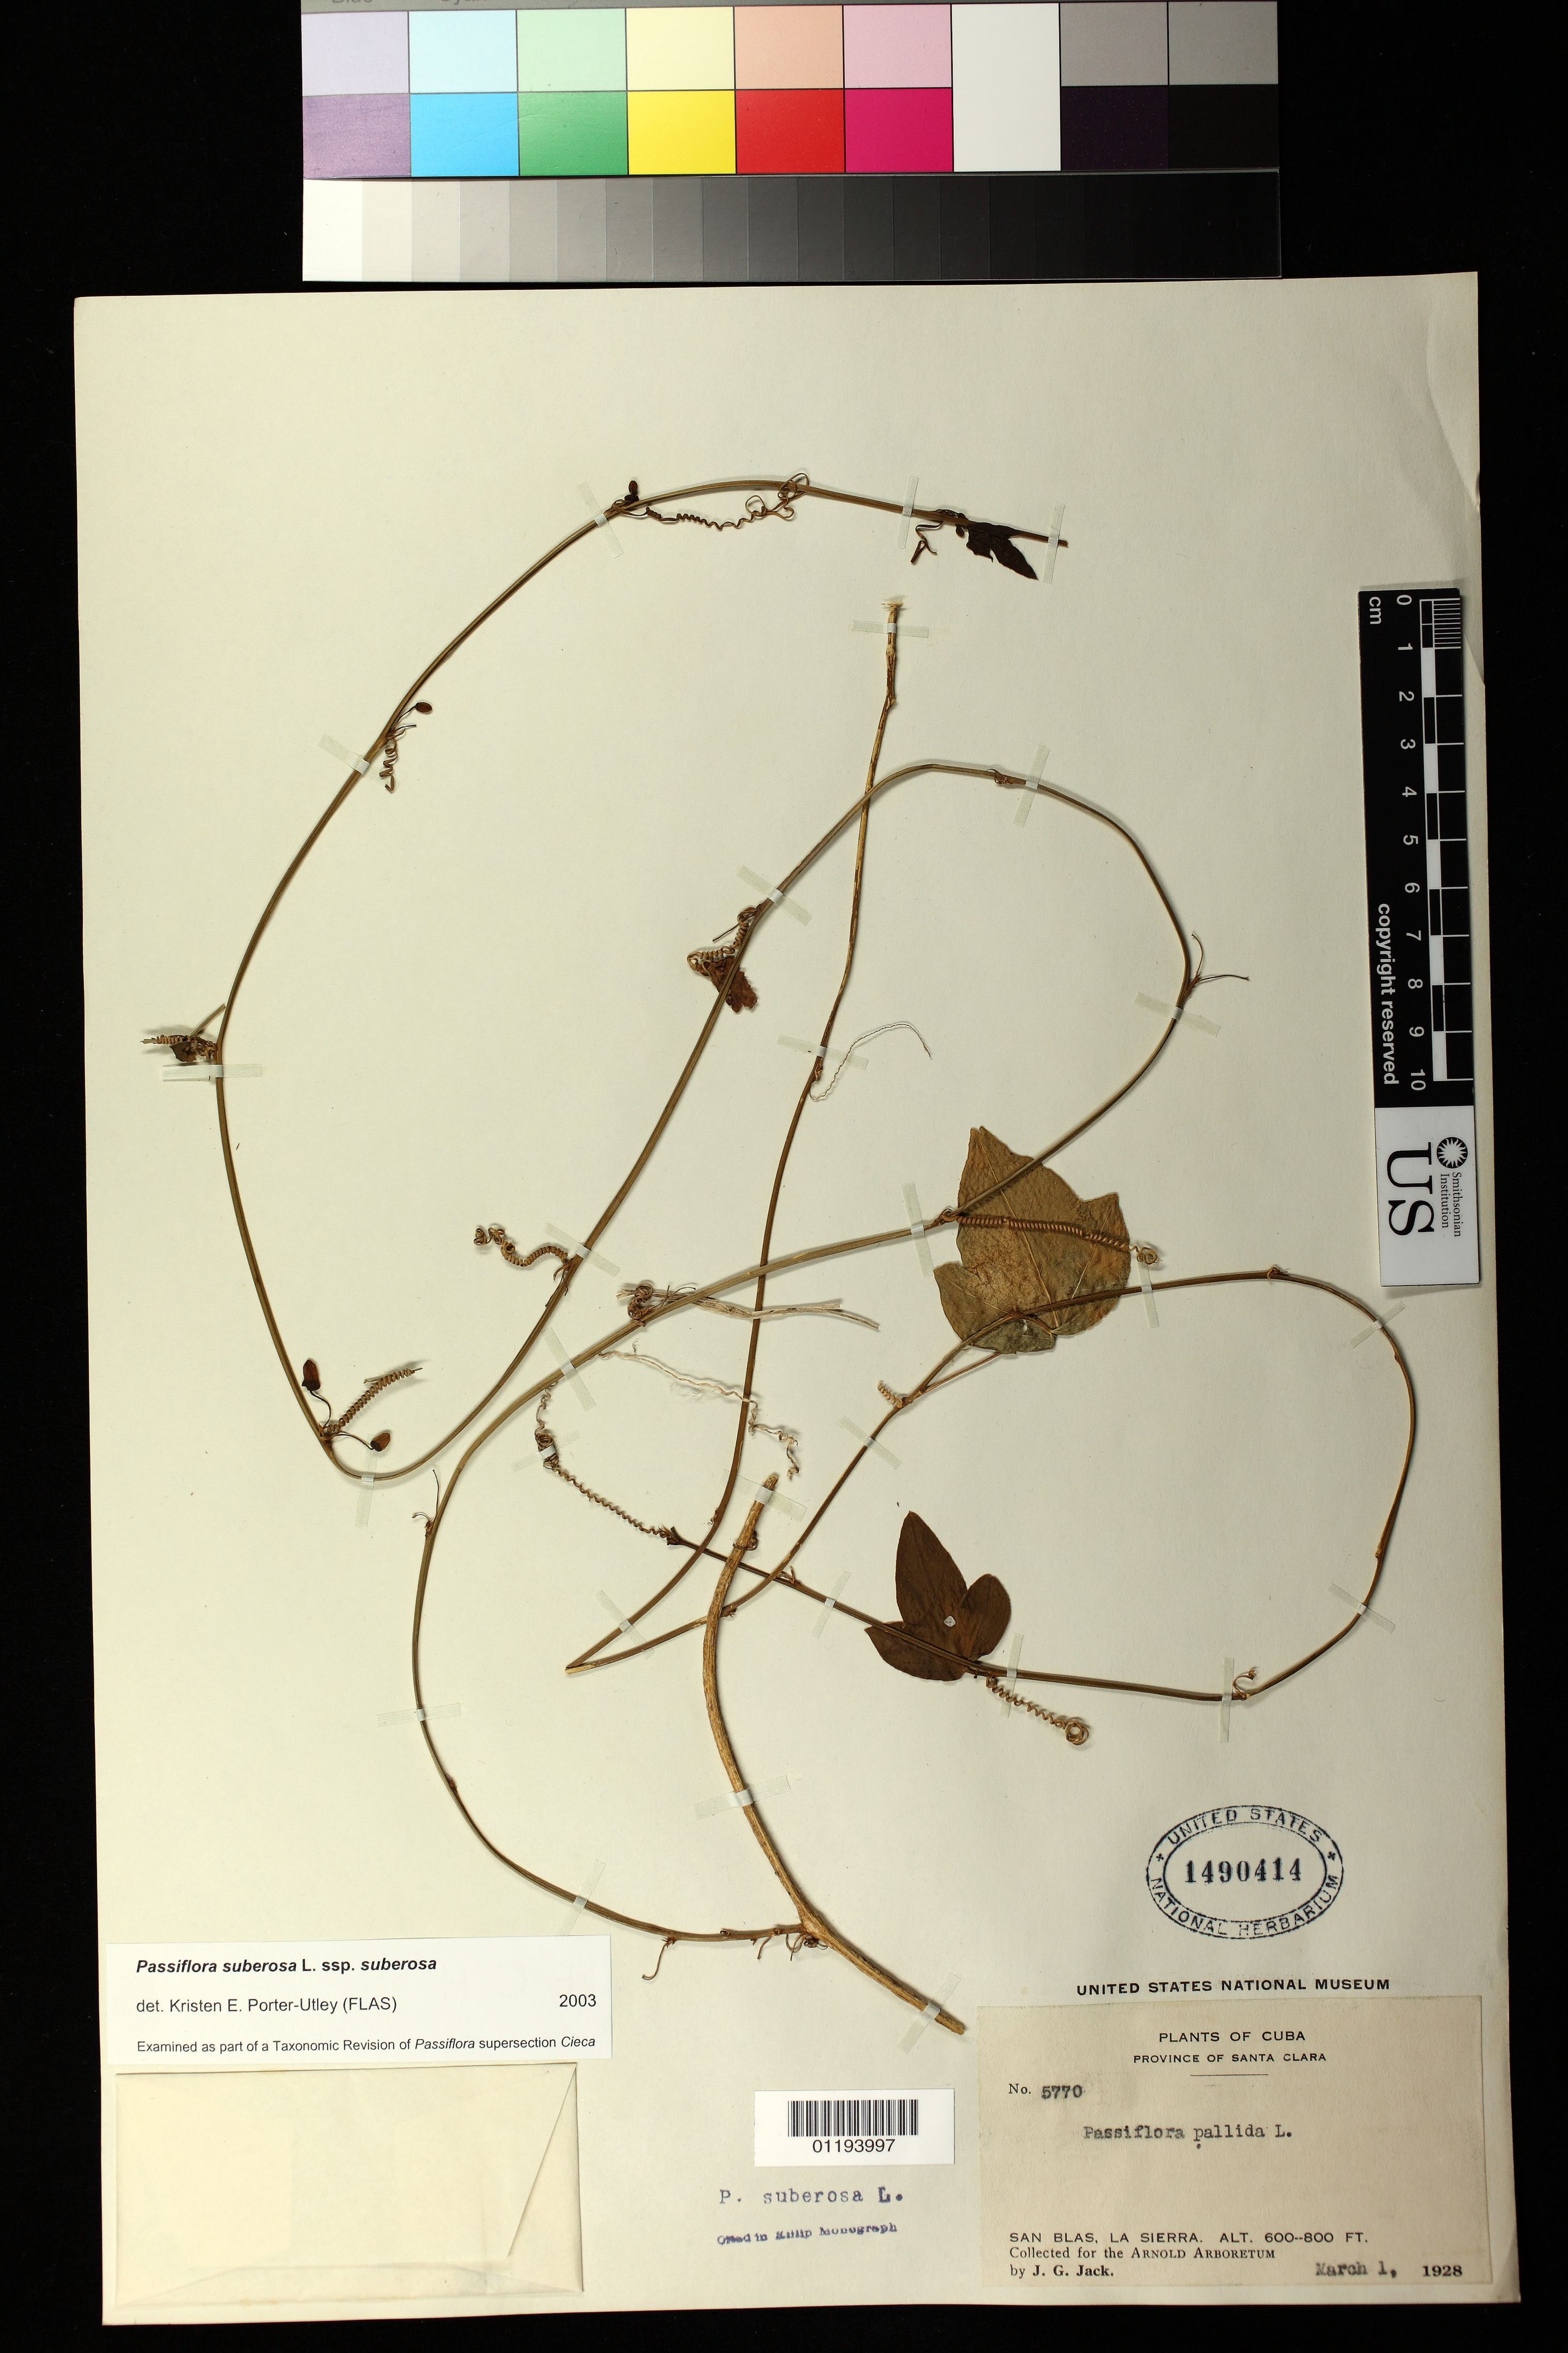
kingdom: Plantae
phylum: Tracheophyta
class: Magnoliopsida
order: Malpighiales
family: Passifloraceae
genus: Passiflora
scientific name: Passiflora suberosa subsp. suberosa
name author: L.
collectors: J. G. Jack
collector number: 5770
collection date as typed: Mar 1 1928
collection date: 1928-03-01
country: Cuba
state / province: Villa Clara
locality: Province Santa Clara: San Blas, La Sierra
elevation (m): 152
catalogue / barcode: US 1490414